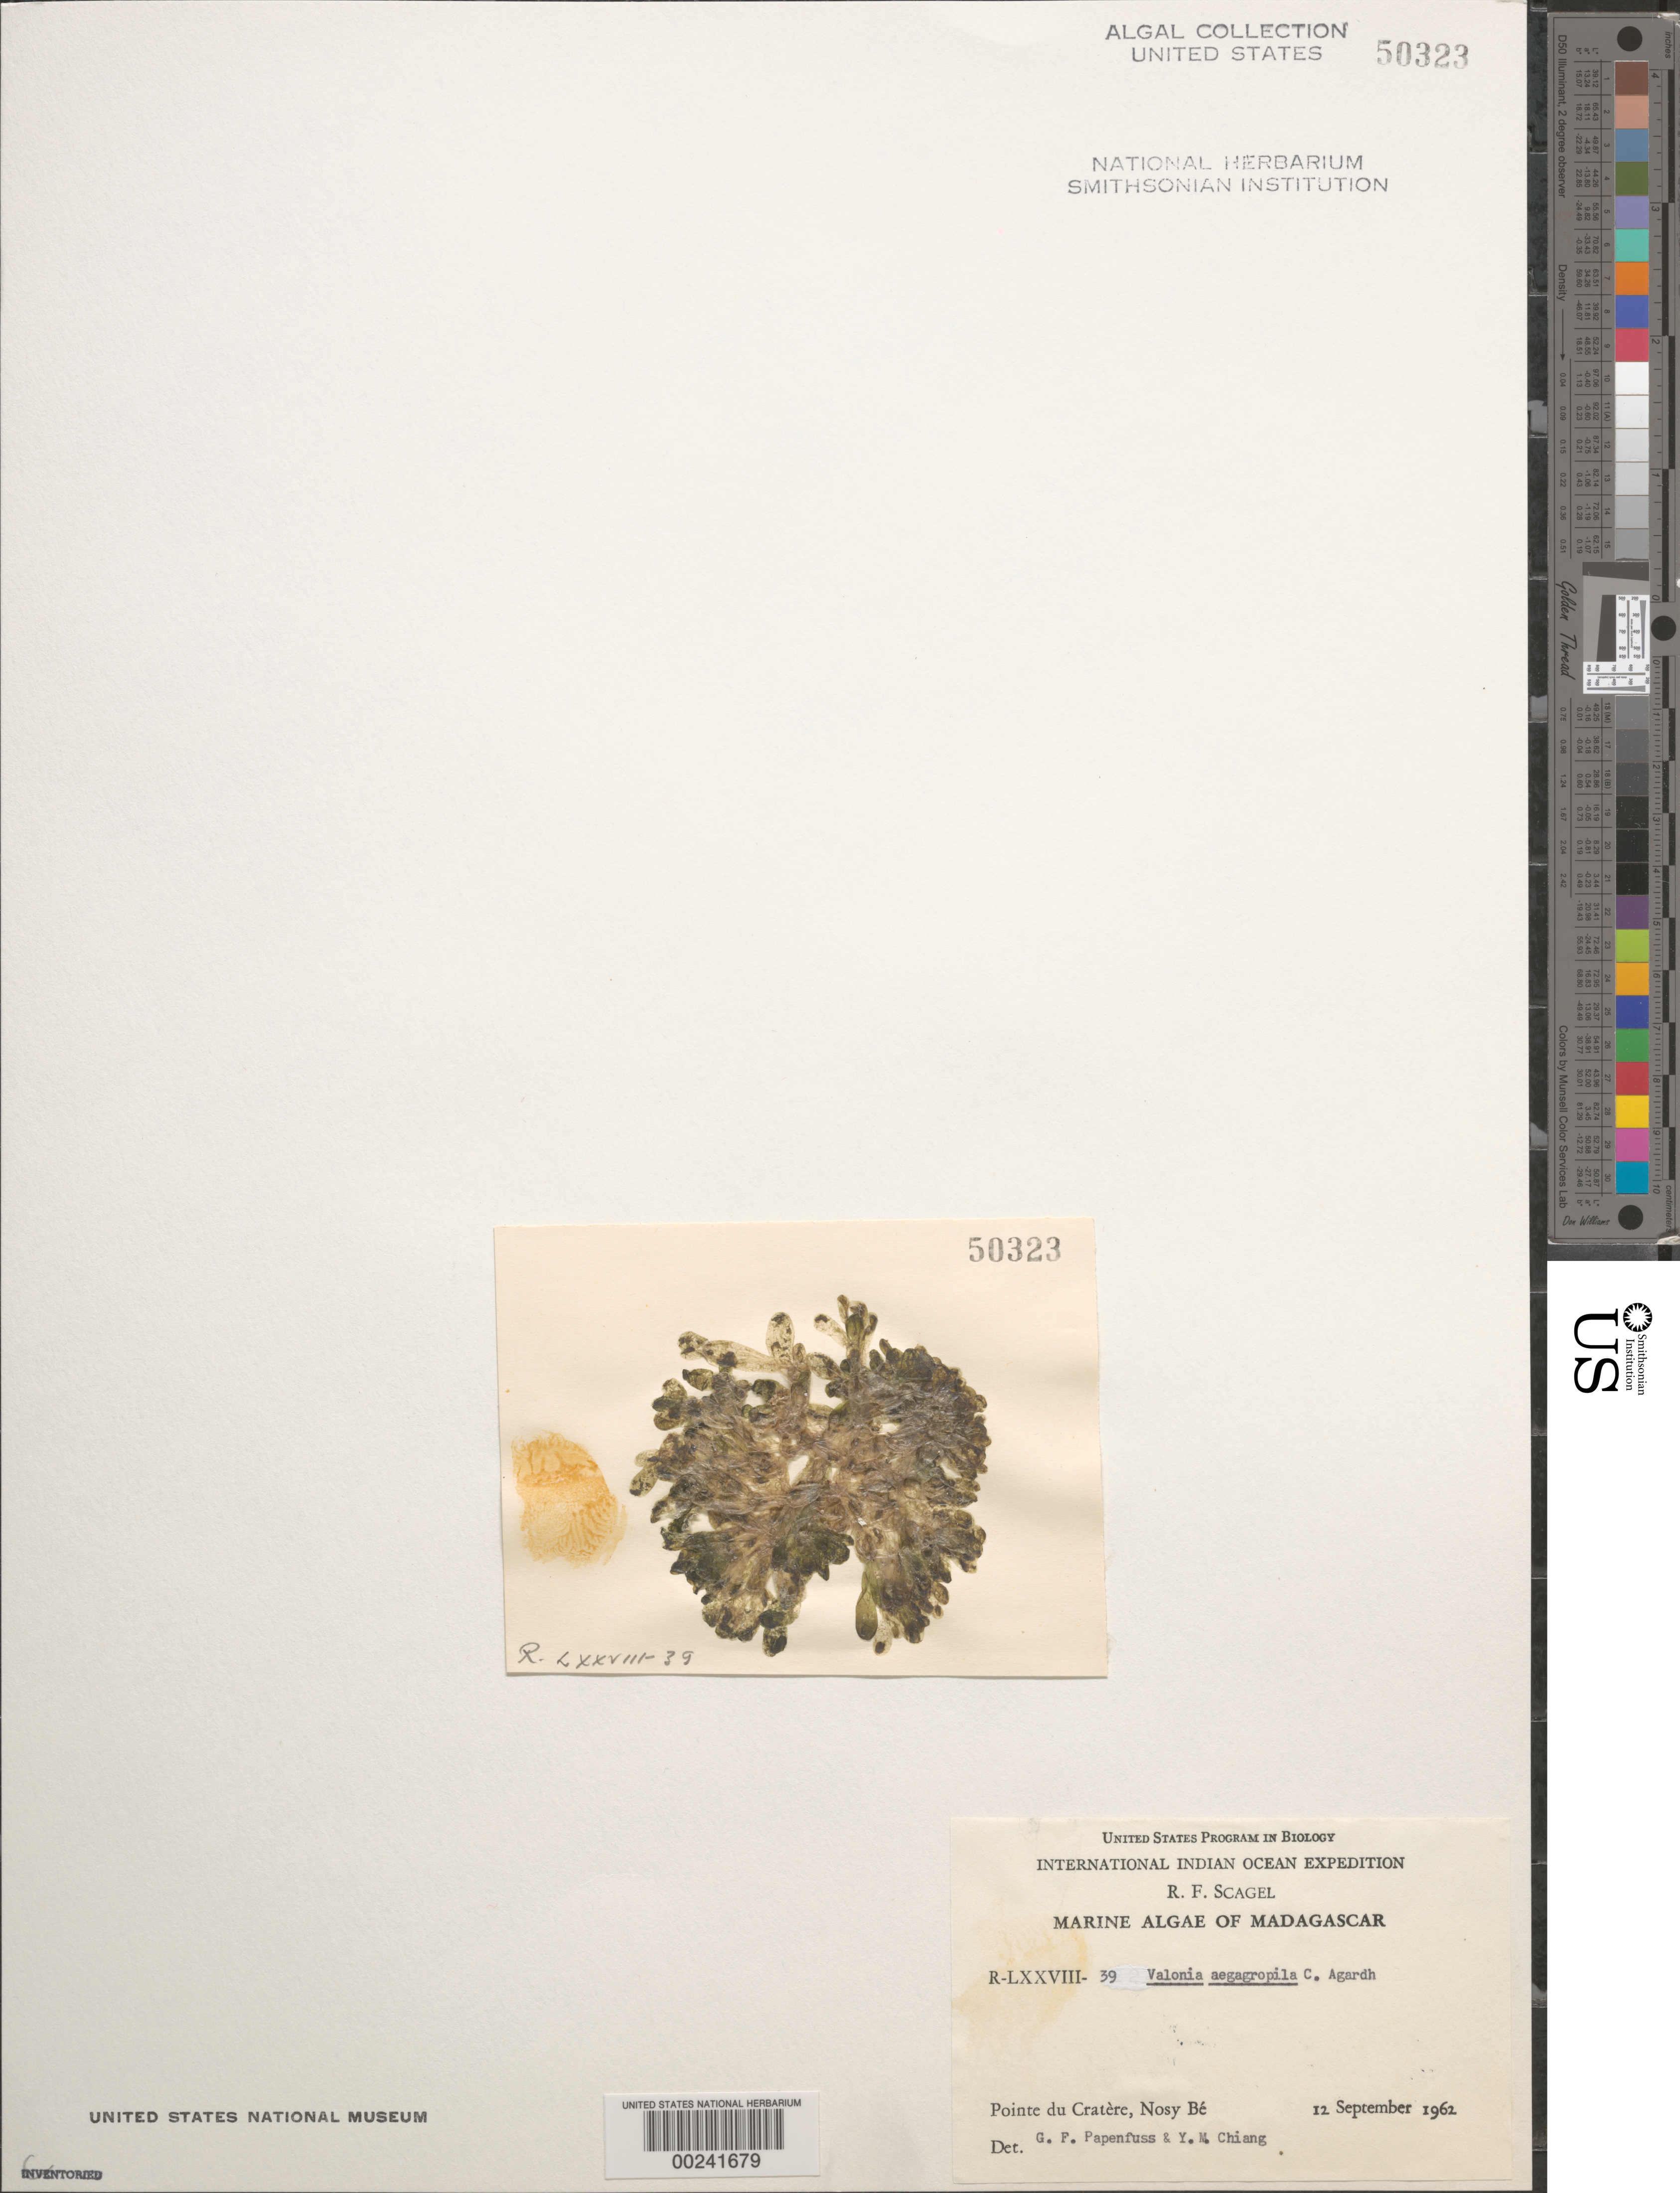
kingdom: Plantae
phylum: Chlorophyta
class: Ulvophyceae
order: Siphonocladales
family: Valoniaceae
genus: Valonia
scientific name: Valonia aegagropila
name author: C. Agardh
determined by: Papenfuss, G. F.; Chiang, Y. M.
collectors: R. F. Scagel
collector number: R-LXXVIII-39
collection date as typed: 12 Sep 1962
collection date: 1962-09-12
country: Madagascar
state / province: Diana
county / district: Nosy Be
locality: Nosy-Be, Pointe du Cratere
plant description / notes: International Indian Ocean Expedition, 1962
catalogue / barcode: US 50323